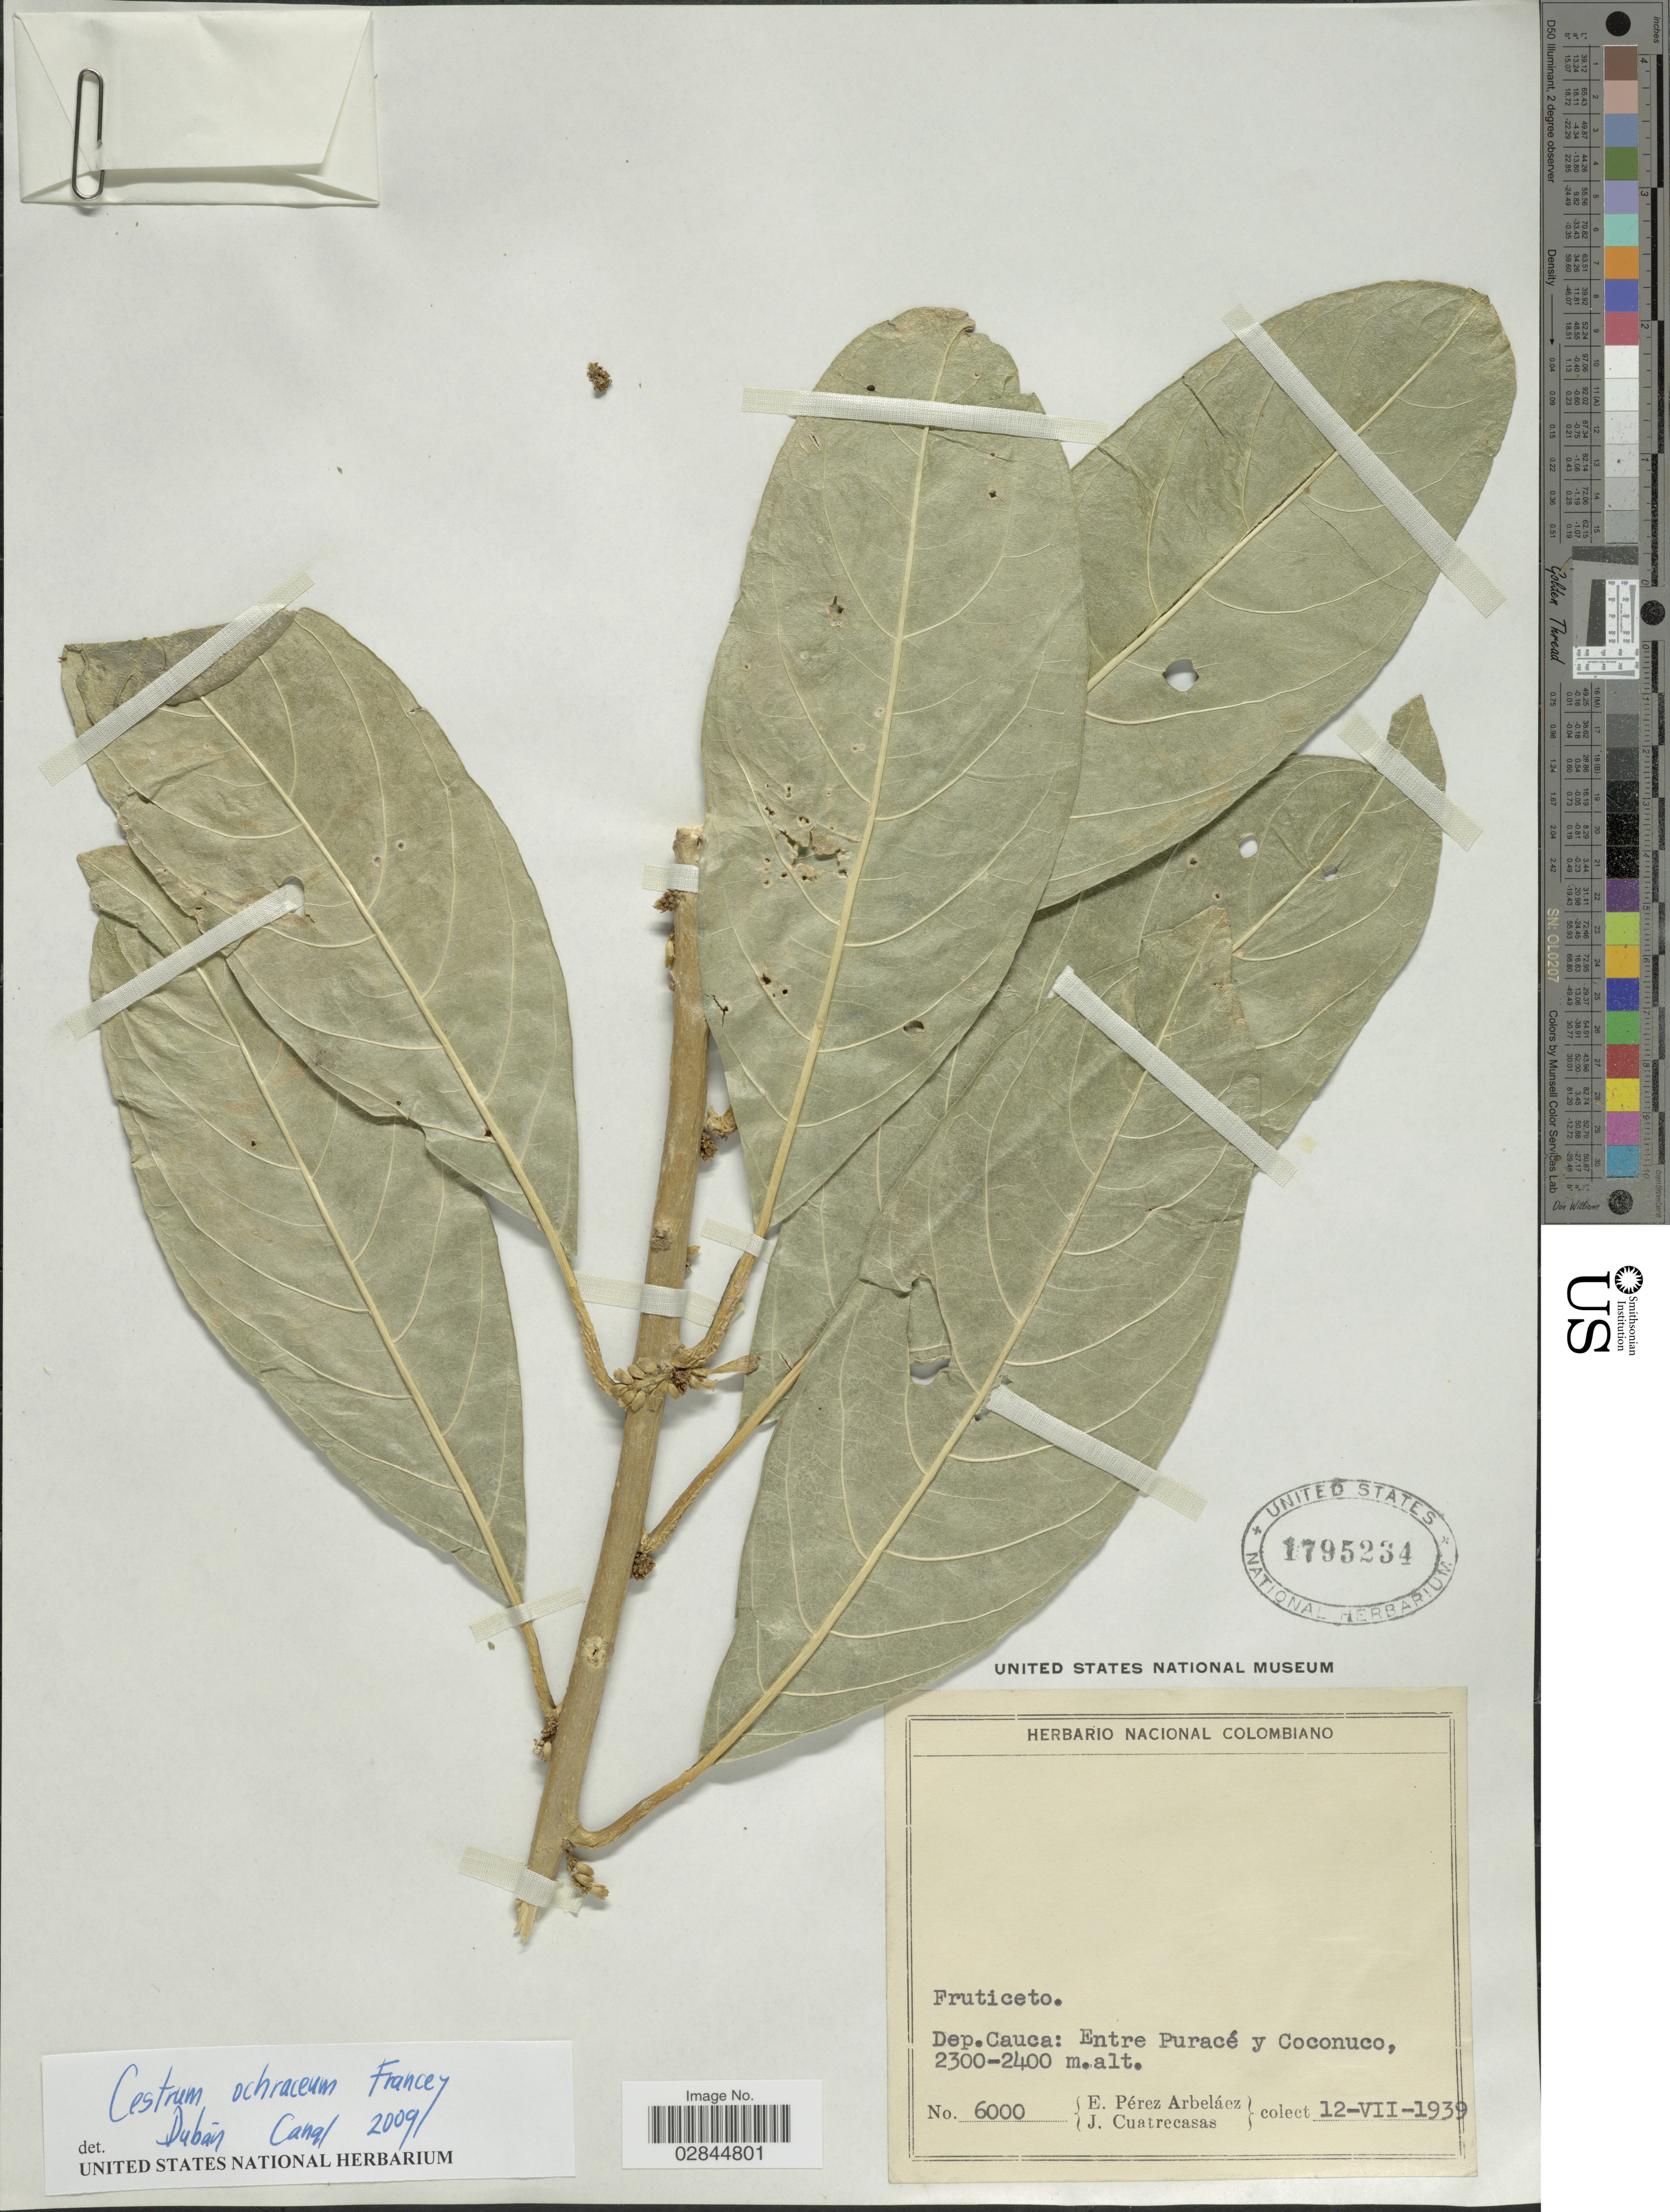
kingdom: Plantae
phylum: Tracheophyta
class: Magnoliopsida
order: Solanales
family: Solanaceae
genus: Cestrum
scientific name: Cestrum ochraceum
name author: Francey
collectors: E. Pérez Arbeláez & J. Cuatrecasas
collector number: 6000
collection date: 1939-07-12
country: Colombia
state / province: Cauca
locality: Dep. Cauca: Entre Puracé y Coconuco.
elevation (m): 2300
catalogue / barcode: US 1795234